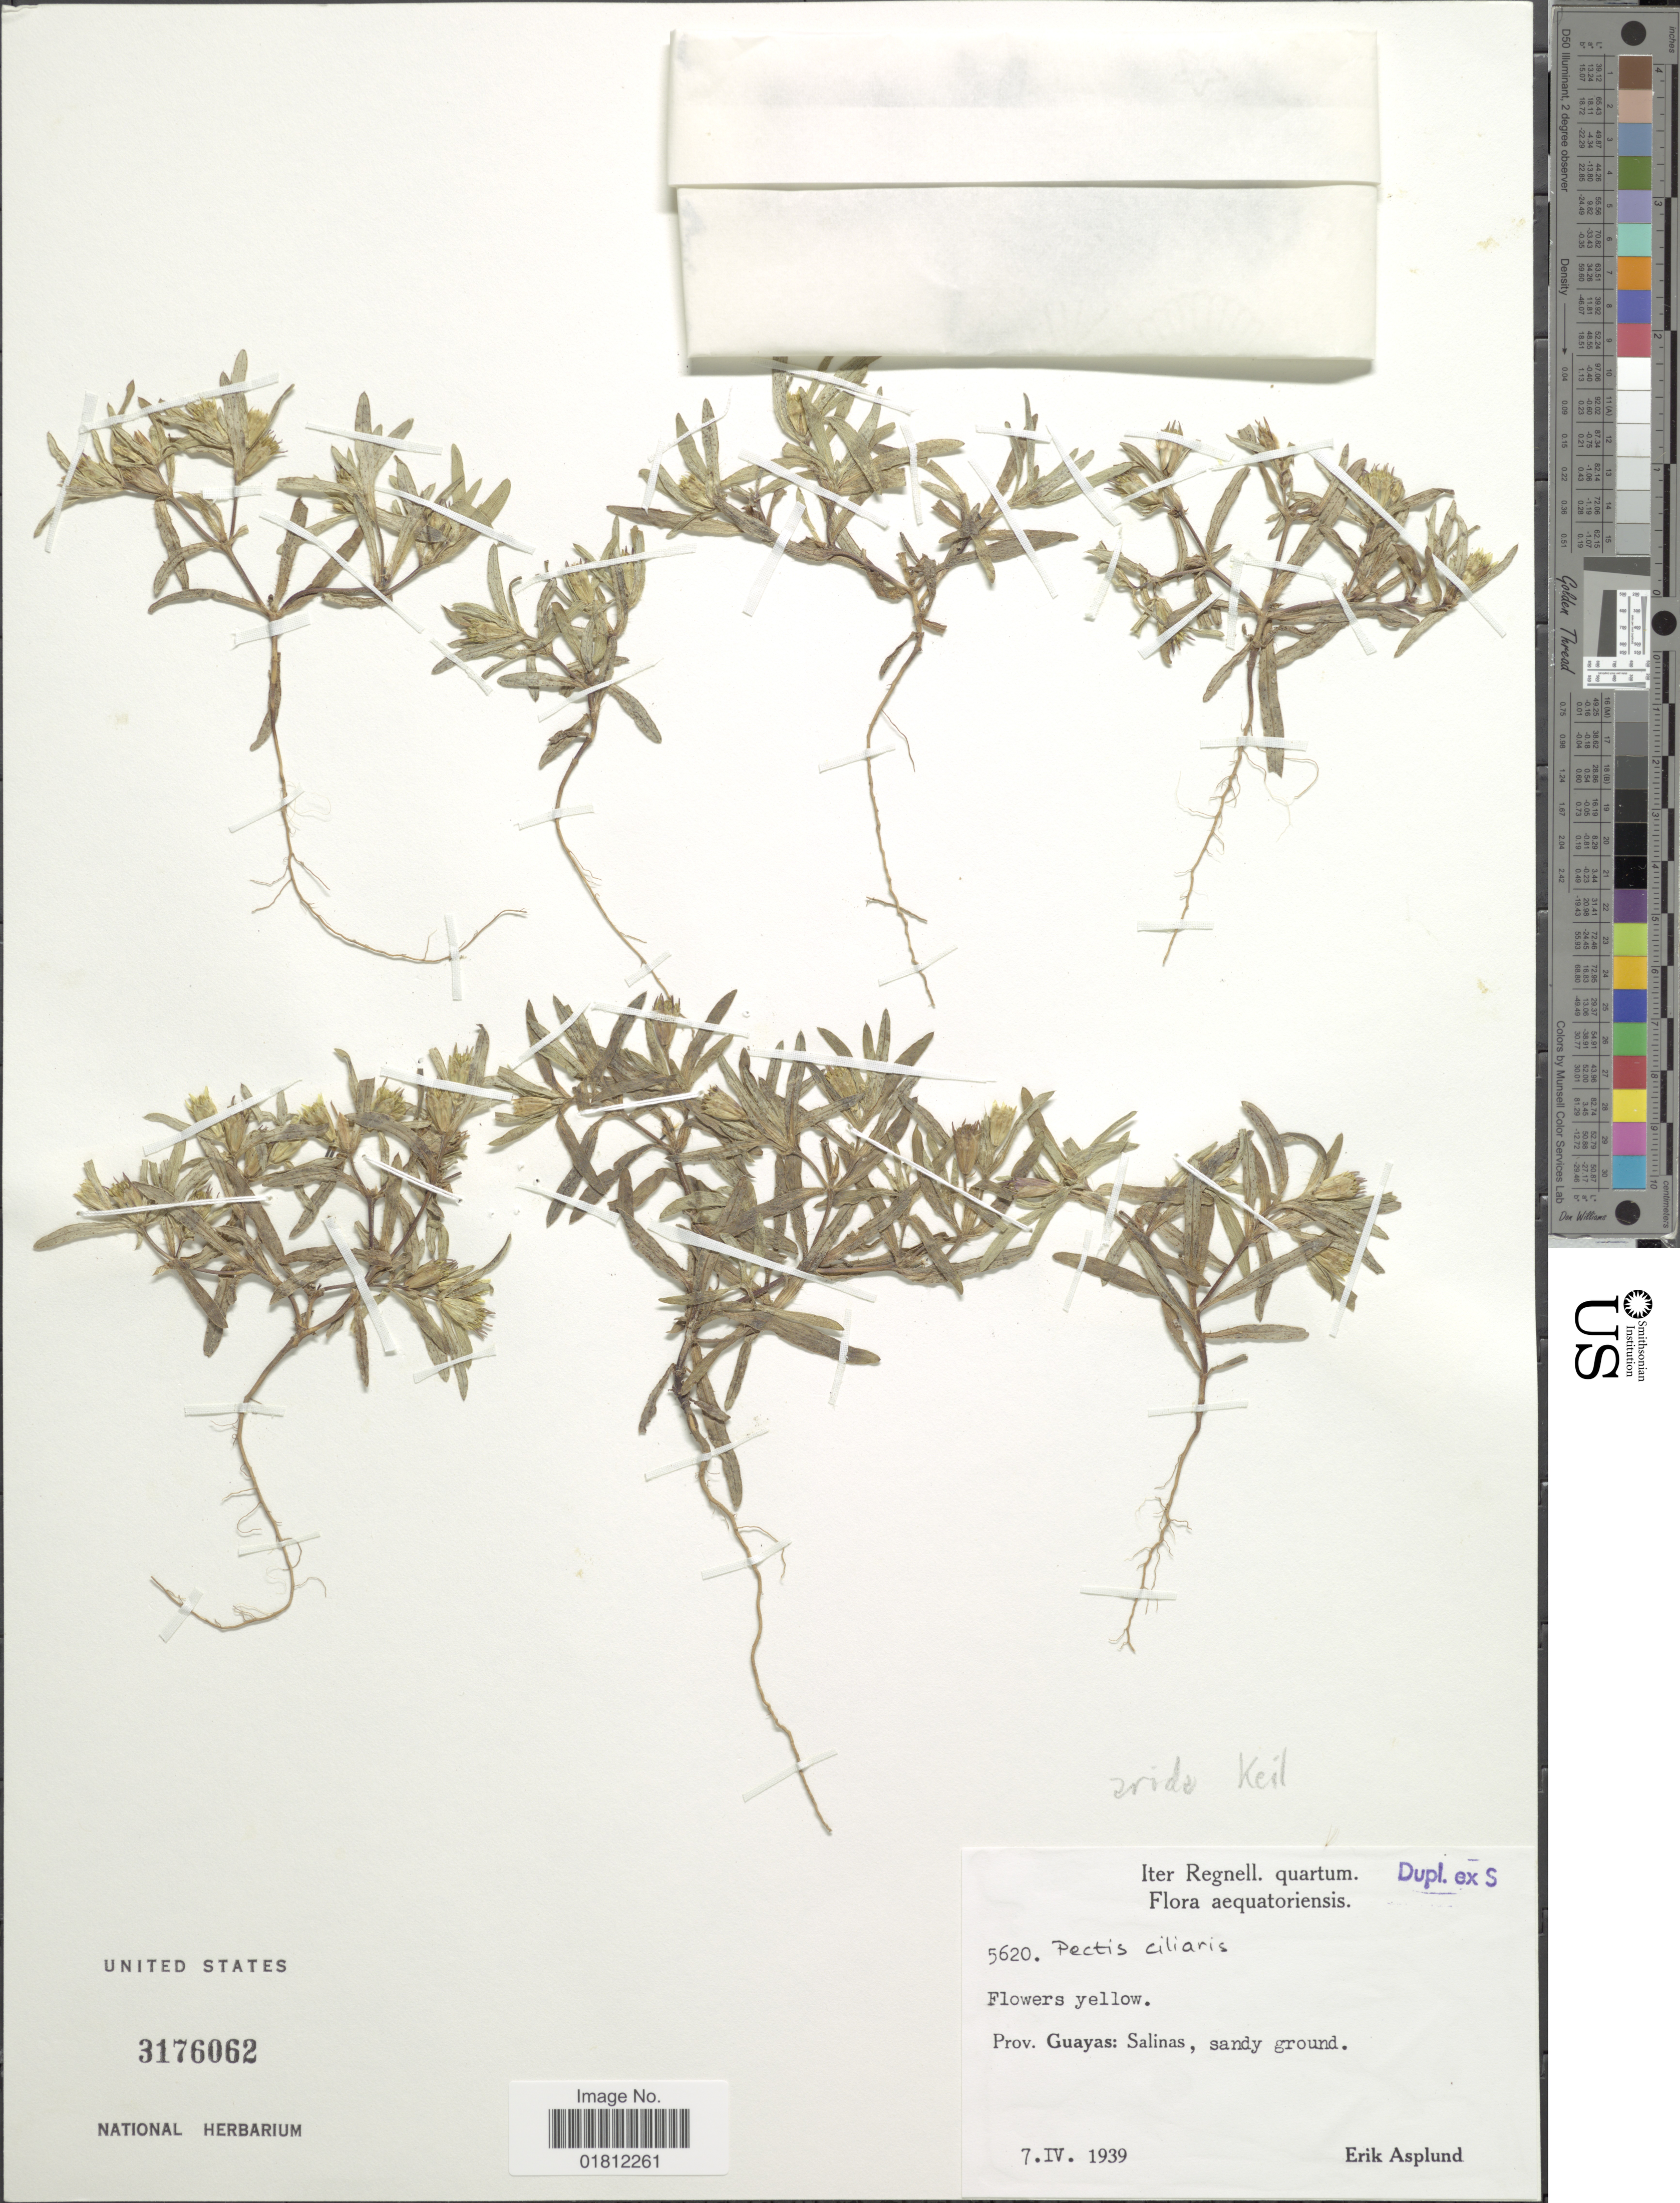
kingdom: Plantae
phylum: Tracheophyta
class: Magnoliopsida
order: Asterales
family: Asteraceae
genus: Pectis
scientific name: Pectis arida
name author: D.J. Keil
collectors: E. Asplund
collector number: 5620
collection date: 1939-04-07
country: Ecuador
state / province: Guayas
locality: Prov. Guayas: Salinas.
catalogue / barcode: US 3176062